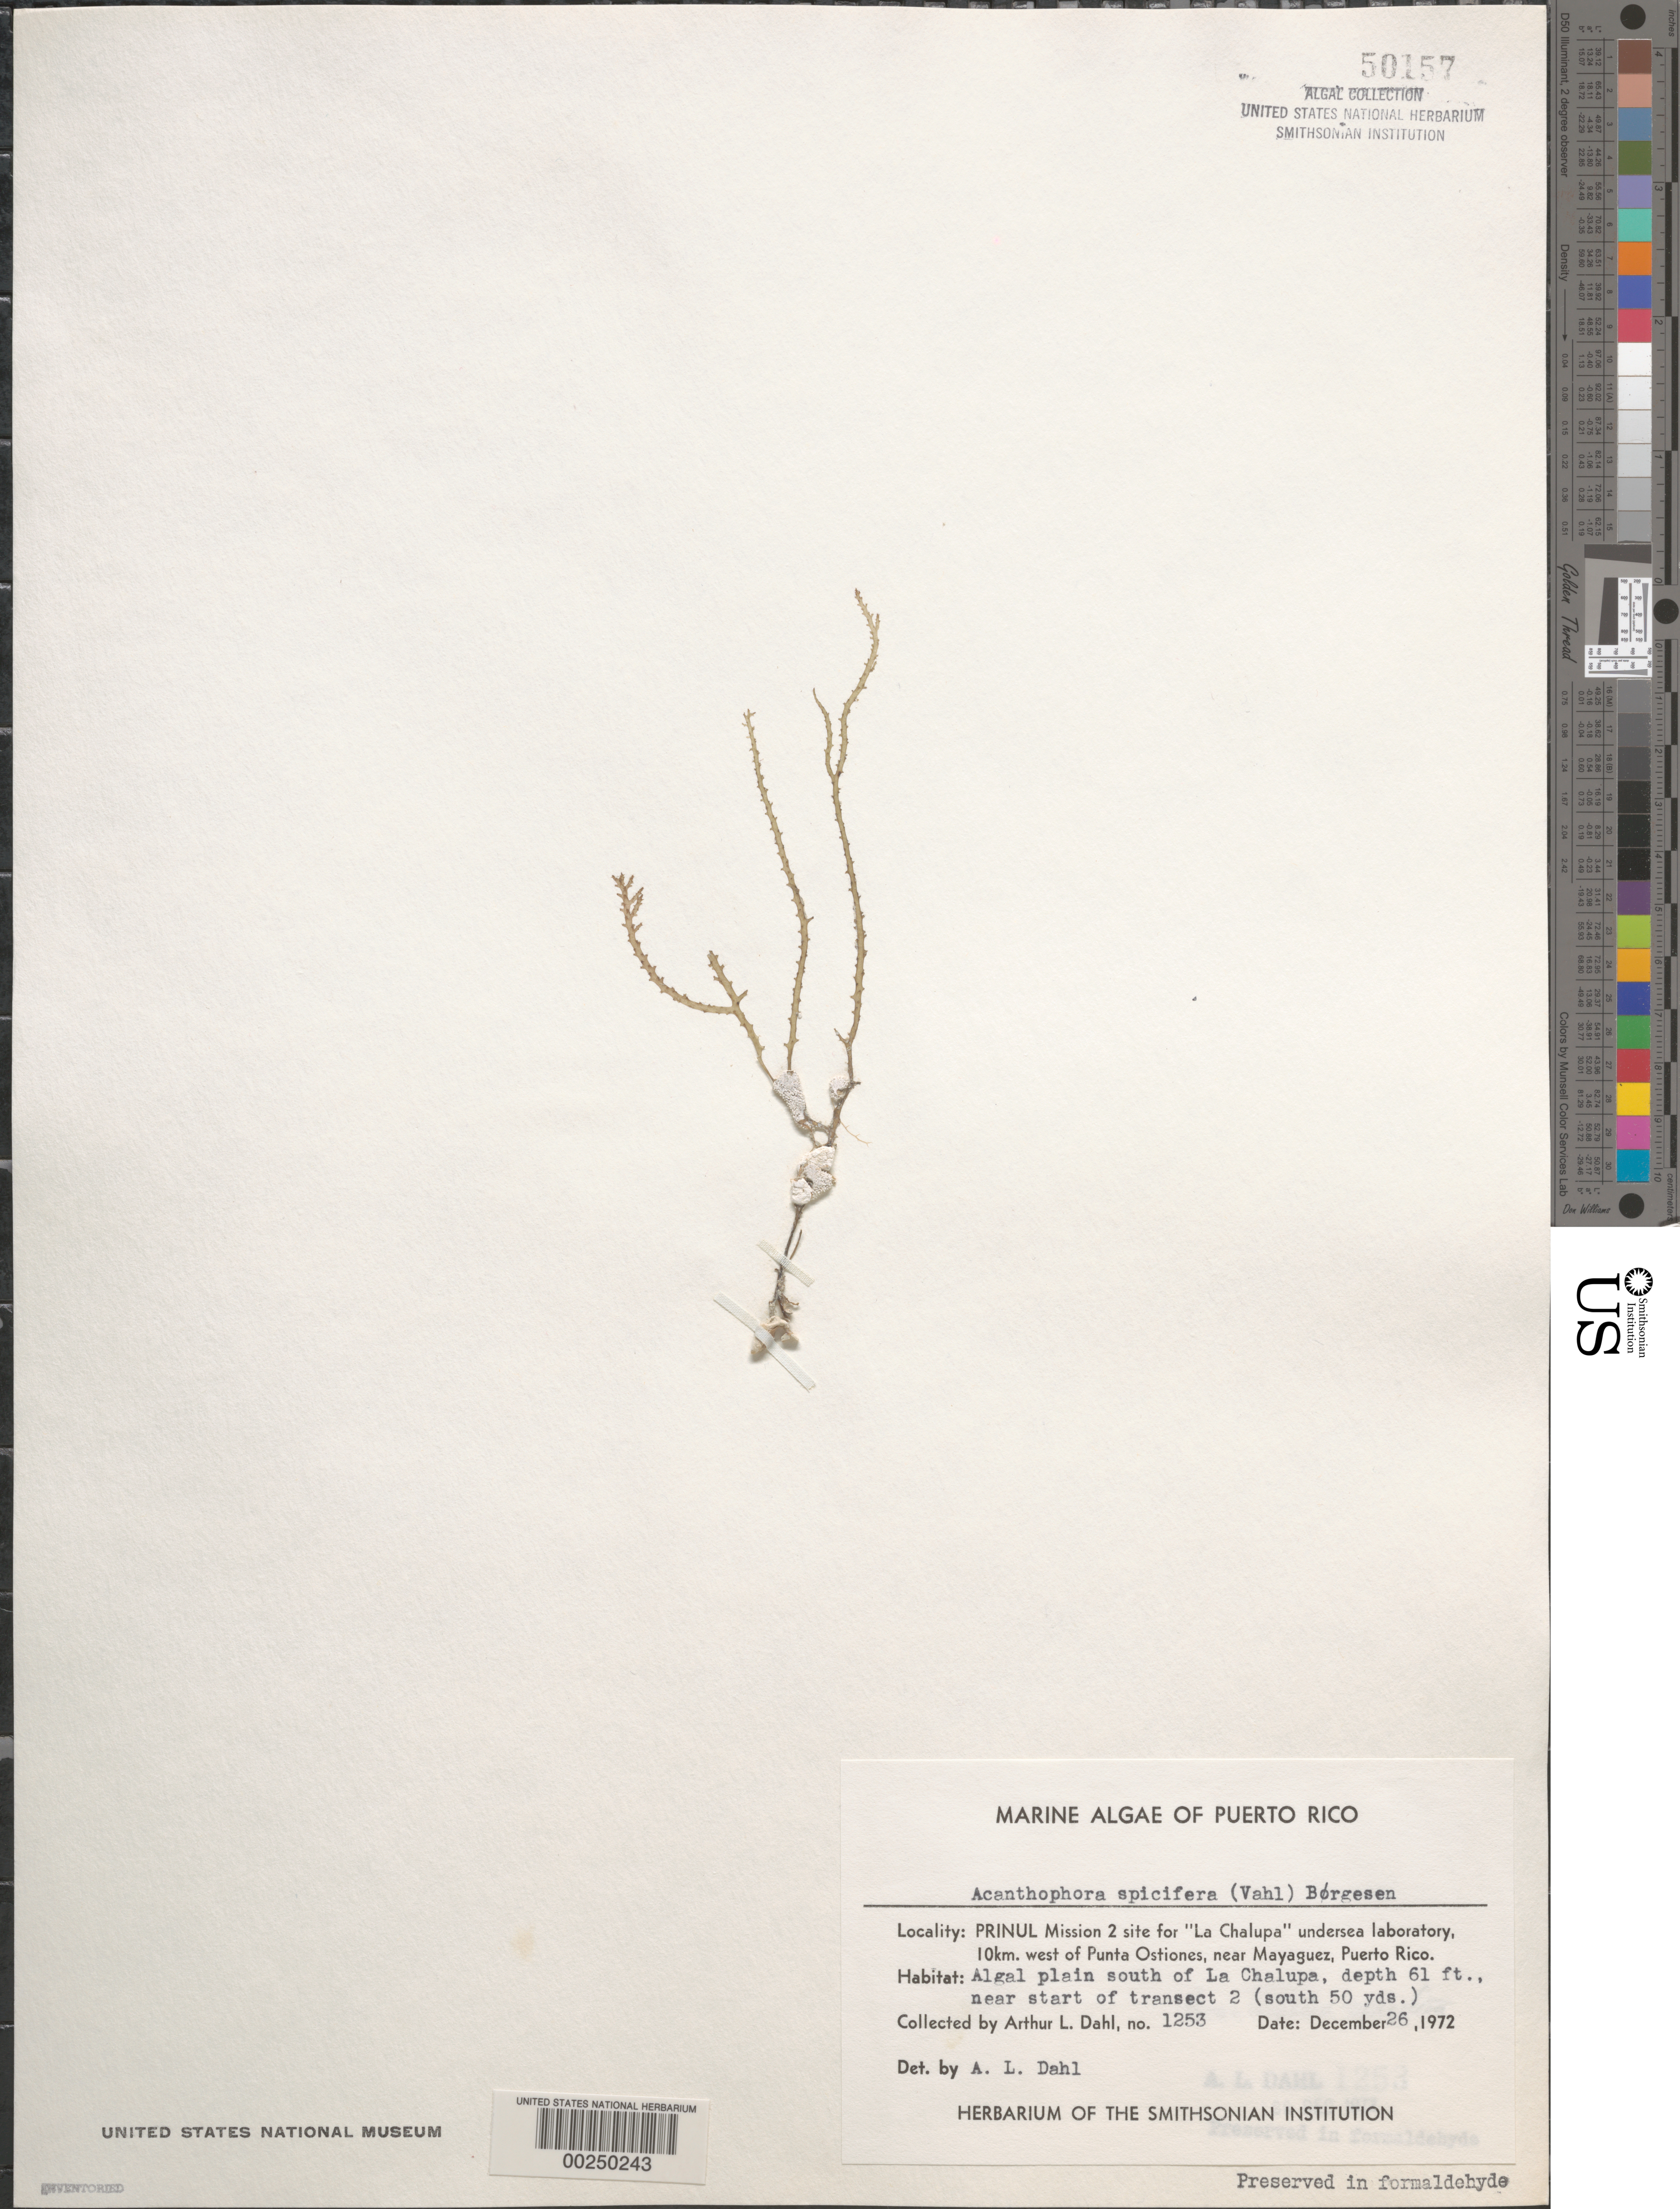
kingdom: Plantae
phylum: Rhodophyta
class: Florideophyceae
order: Ceramiales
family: Rhodomelaceae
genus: Acanthophora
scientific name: Acanthophora spicifera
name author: (Vahl) Børgesen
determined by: Dahl, A. E.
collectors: A. Dahl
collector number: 1253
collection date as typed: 26 Dec 1972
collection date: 1972-12-26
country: Puerto Rico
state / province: Mayaguez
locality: La chalupa undersea laboratory, 10 km west of punta ostiones, near mayaguez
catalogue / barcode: US 50157